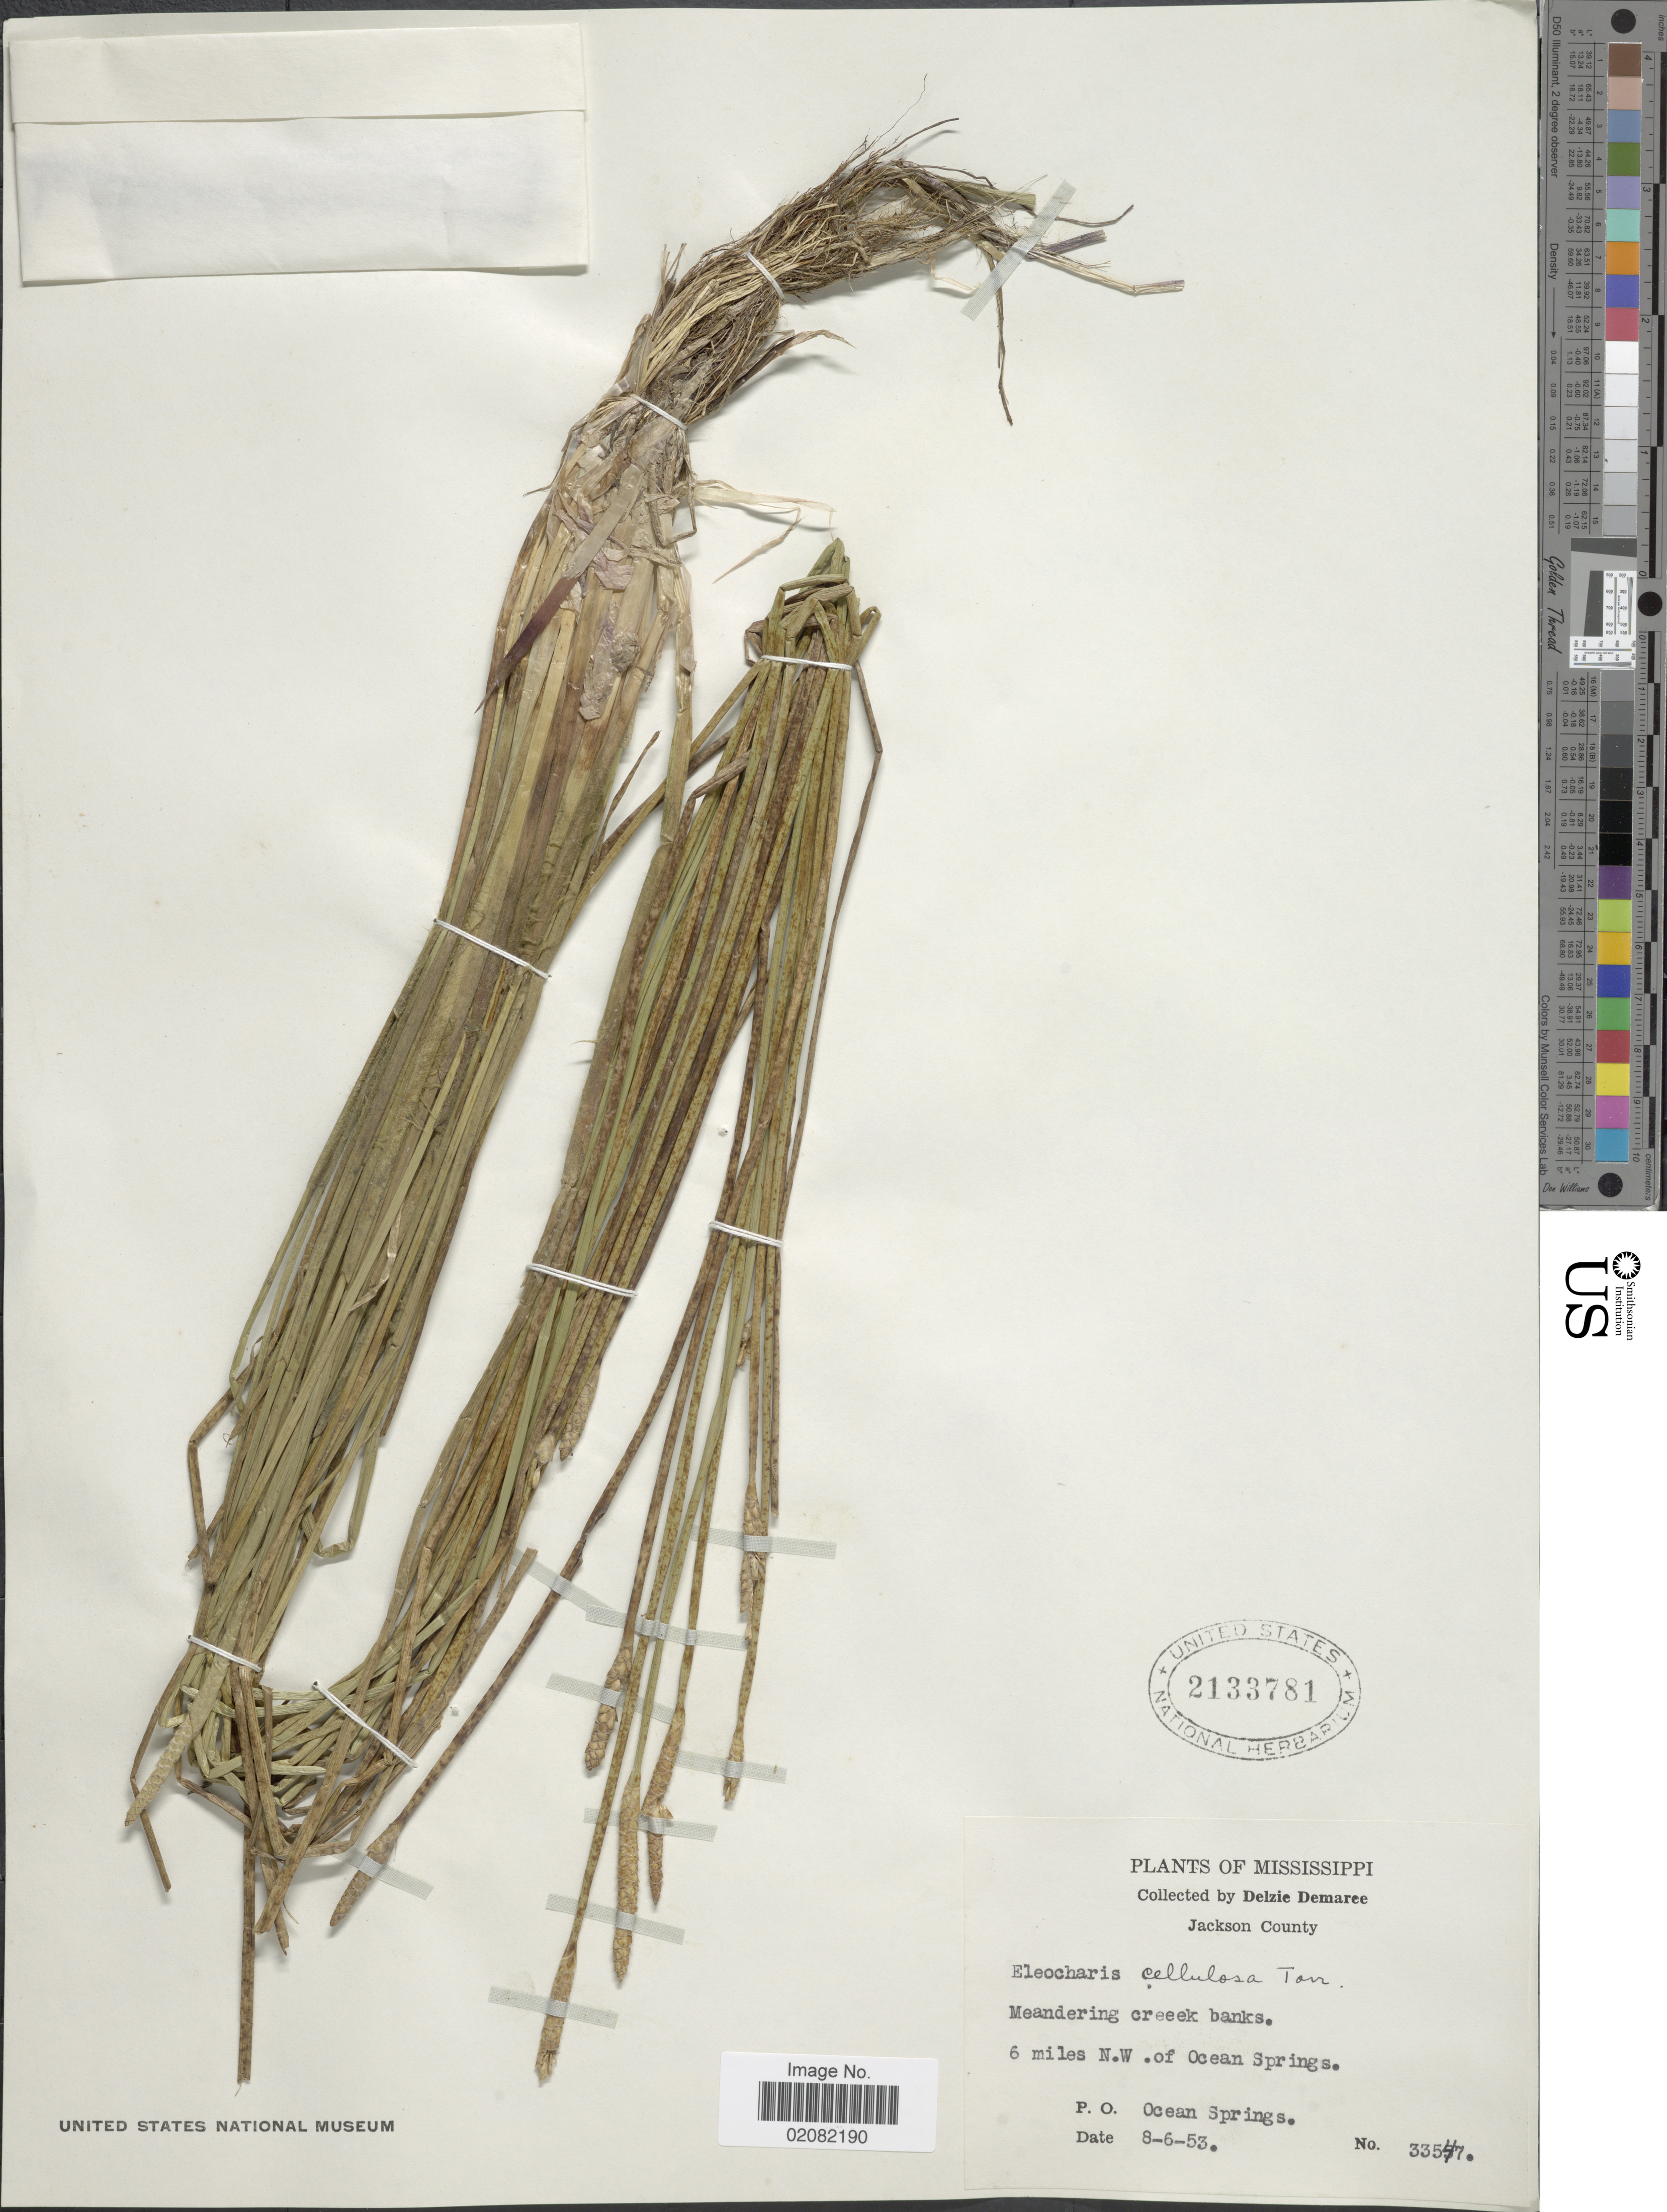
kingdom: Plantae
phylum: Tracheophyta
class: Liliopsida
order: Poales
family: Cyperaceae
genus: Eleocharis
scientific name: Eleocharis cellulosa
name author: Torr.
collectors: D. Demaree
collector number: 335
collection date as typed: Transcribed d/m/y: 8/6/53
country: United States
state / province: Mississippi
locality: Jackson County, 6 miles N,W. of Ocean Springs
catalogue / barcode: US 2133781